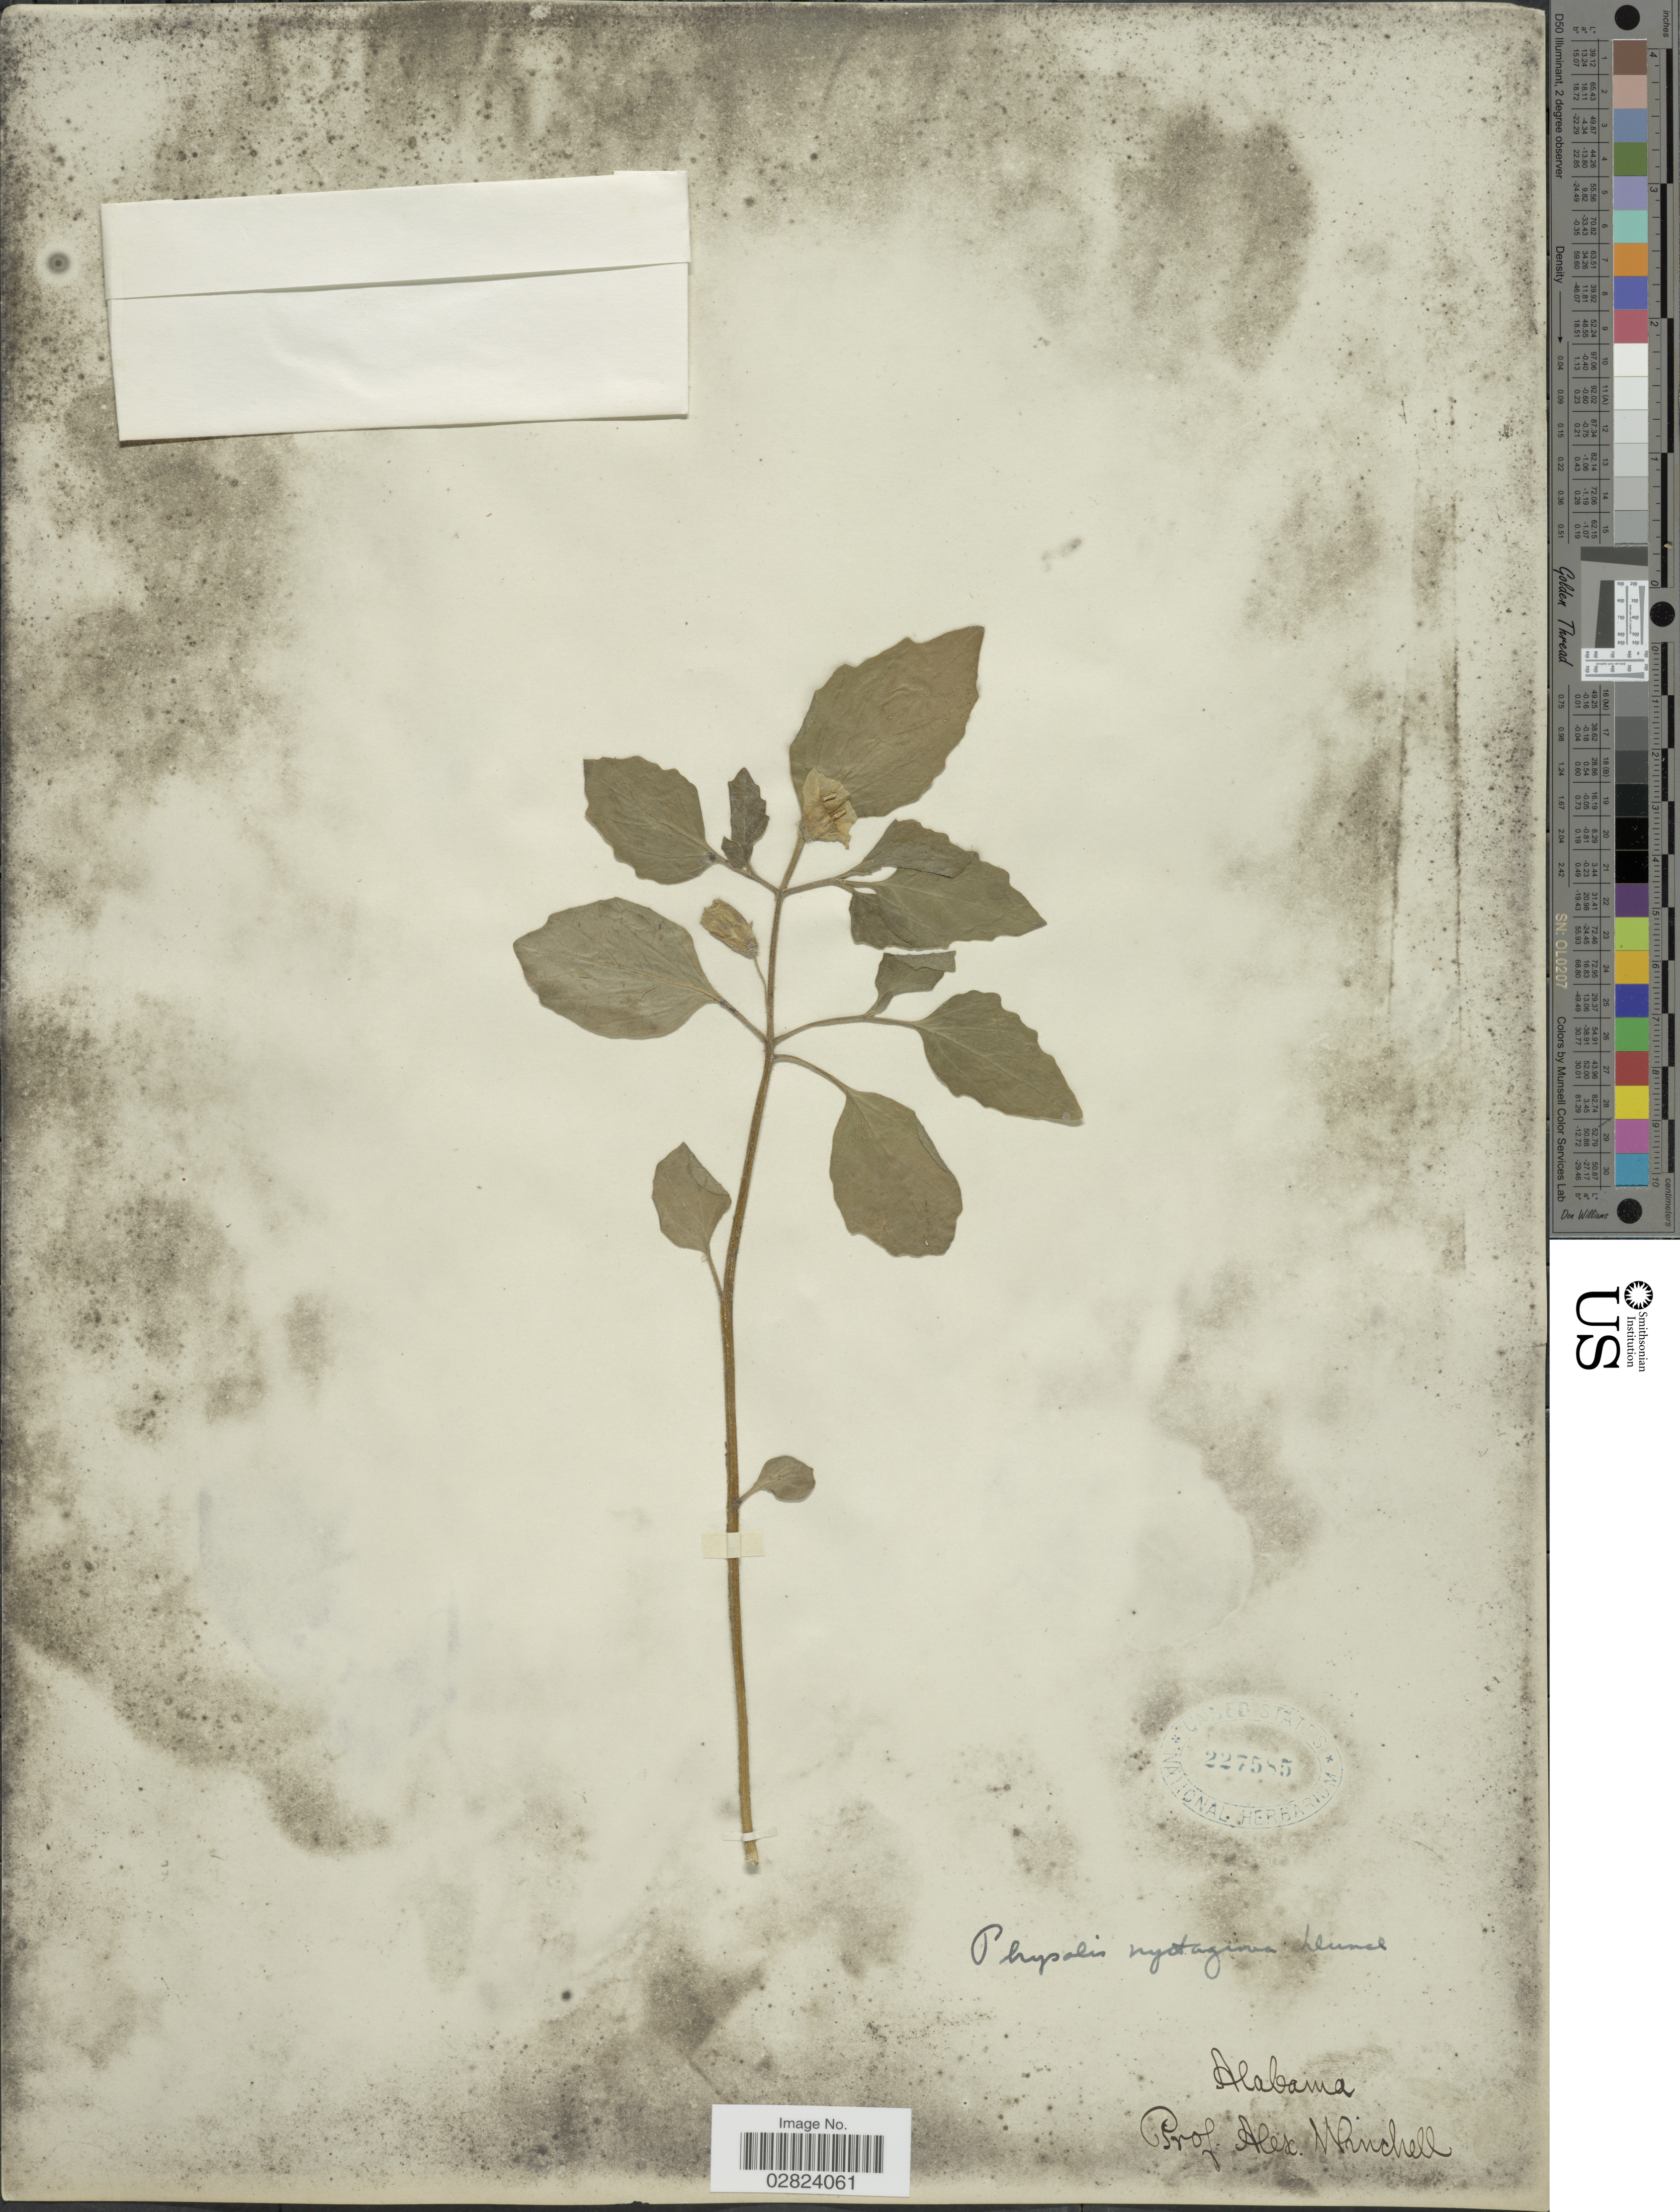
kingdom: Plantae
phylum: Tracheophyta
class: Magnoliopsida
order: Solanales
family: Solanaceae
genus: Physalis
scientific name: Physalis nyctaginea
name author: Dunal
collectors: A. Winchell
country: United States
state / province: Alabama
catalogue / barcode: US 227585